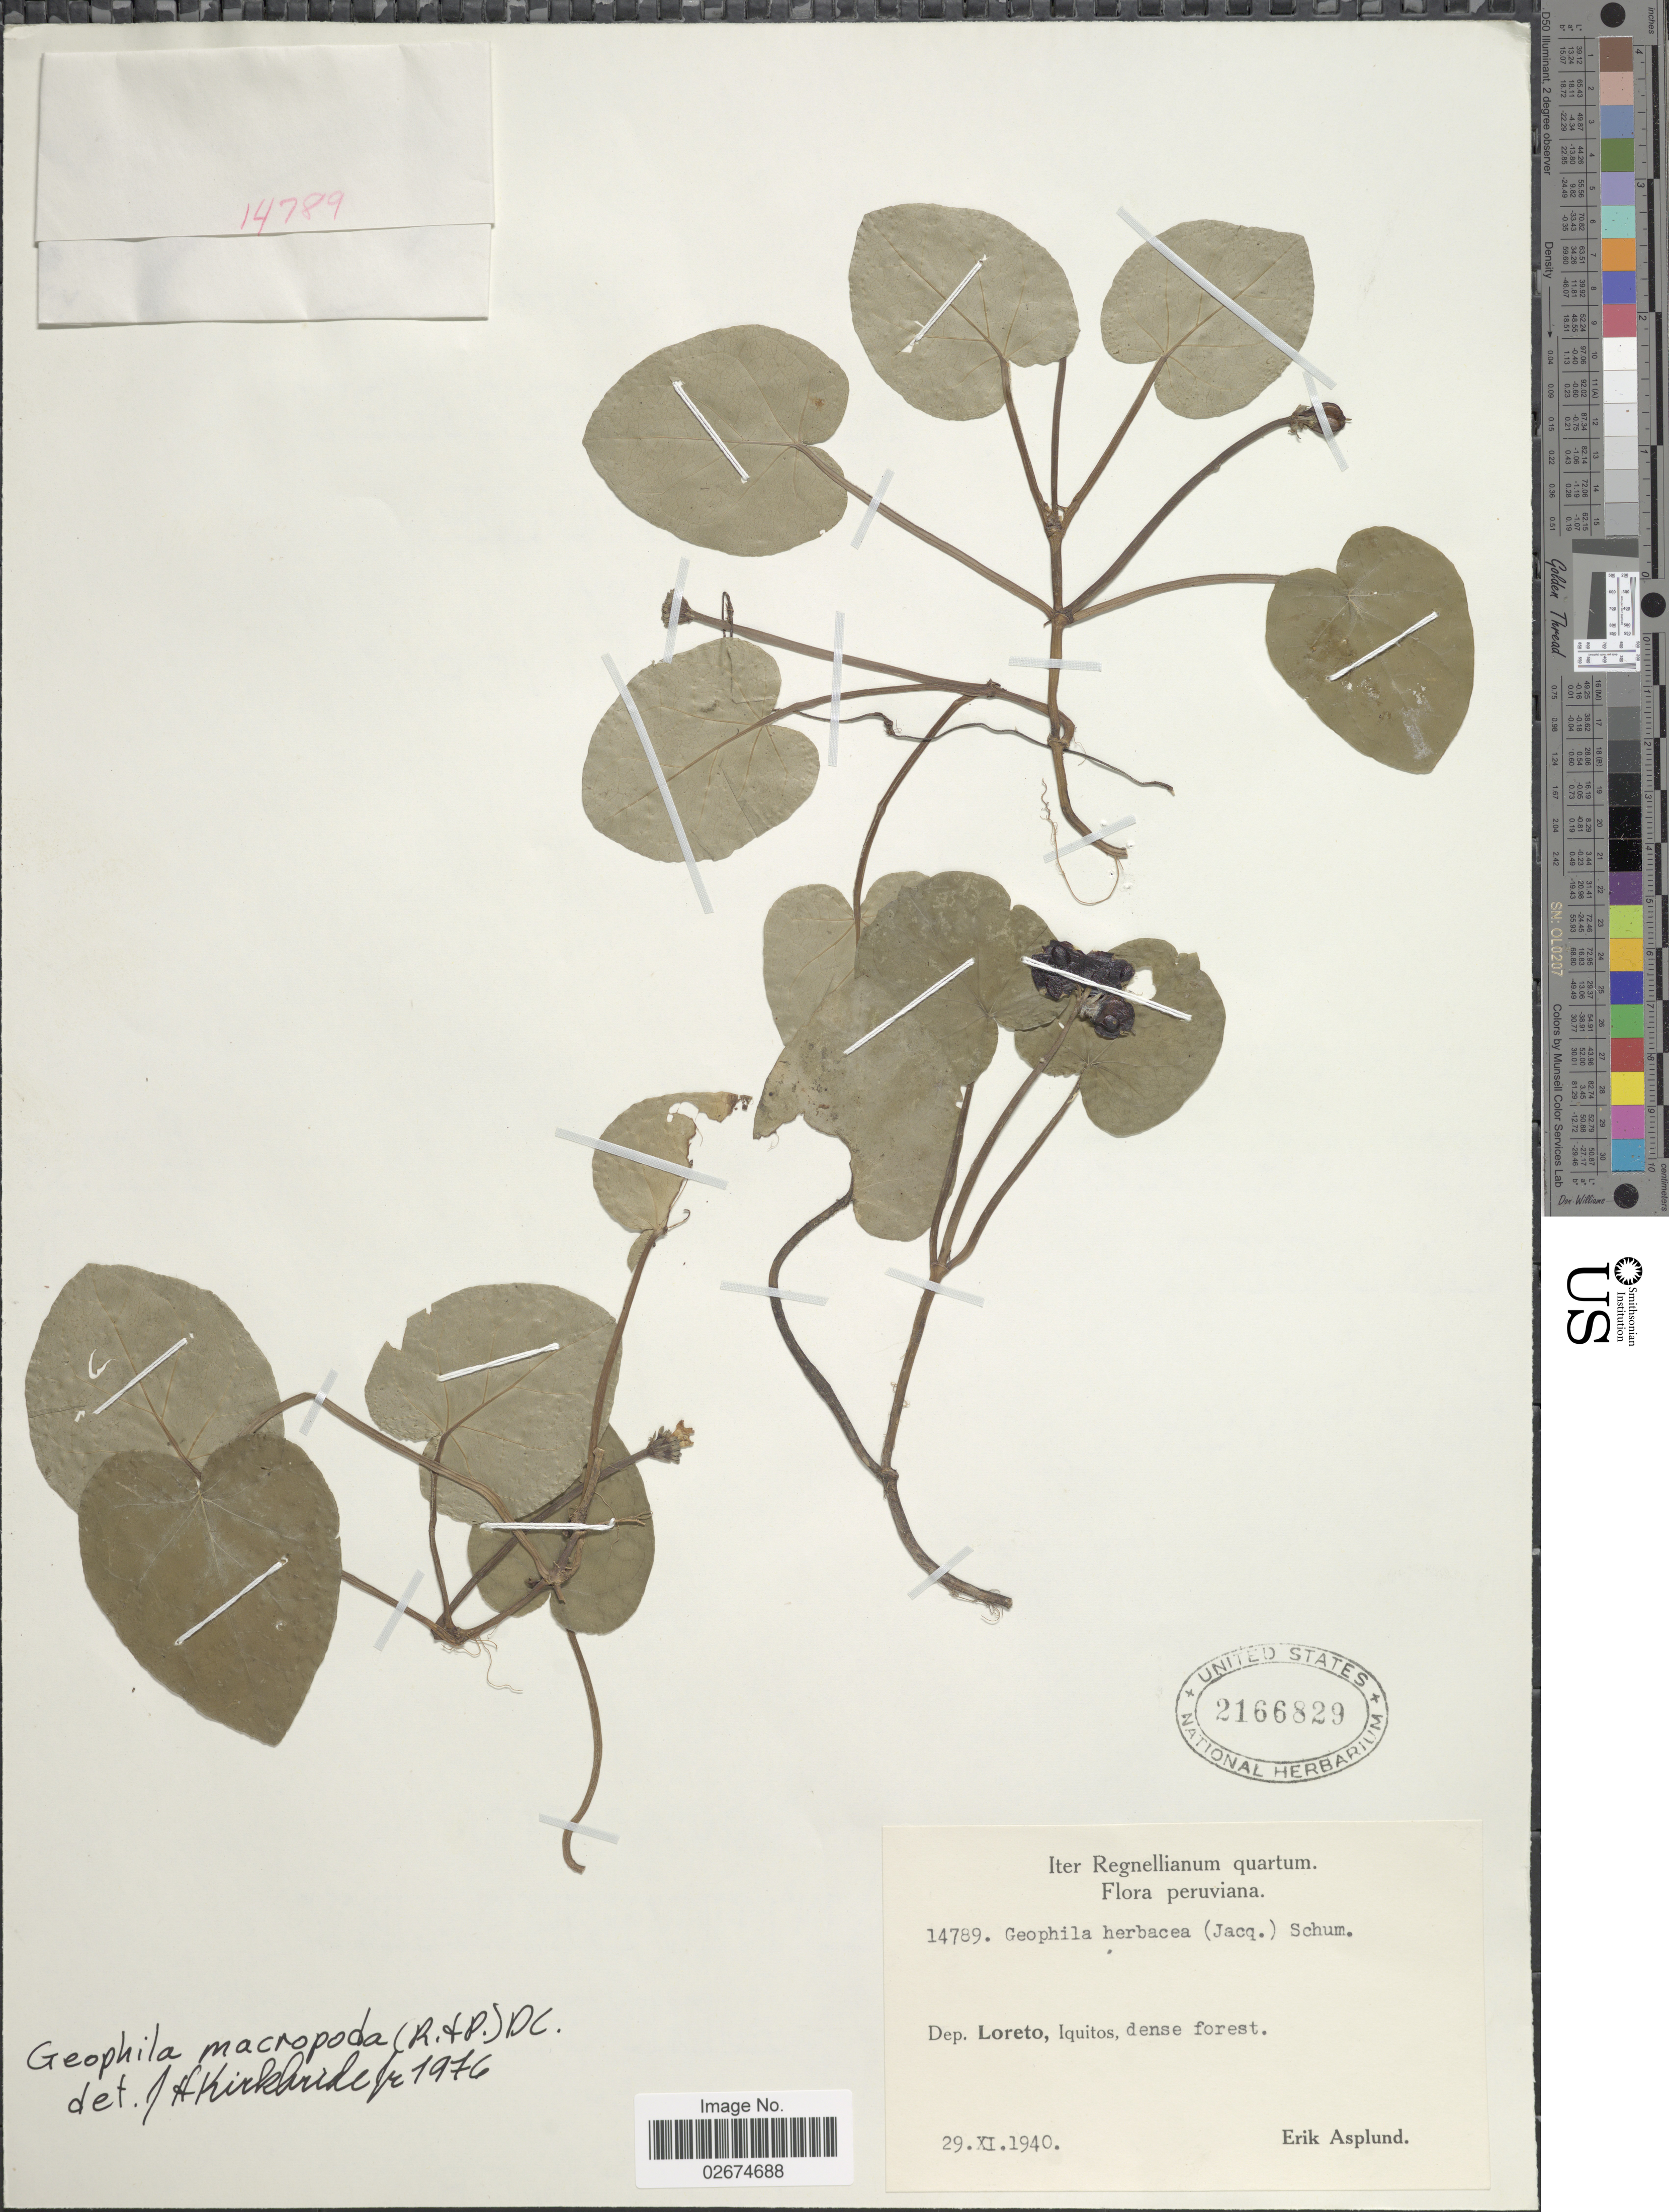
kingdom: Plantae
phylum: Tracheophyta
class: Magnoliopsida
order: Gentianales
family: Rubiaceae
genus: Geophila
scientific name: Geophila macropoda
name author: (Ruiz & Pav.) DC.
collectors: E. Asplund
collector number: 14789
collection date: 1940-11-29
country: Peru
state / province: Loreto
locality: Dep. Loreto, Iquitos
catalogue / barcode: US 2166829